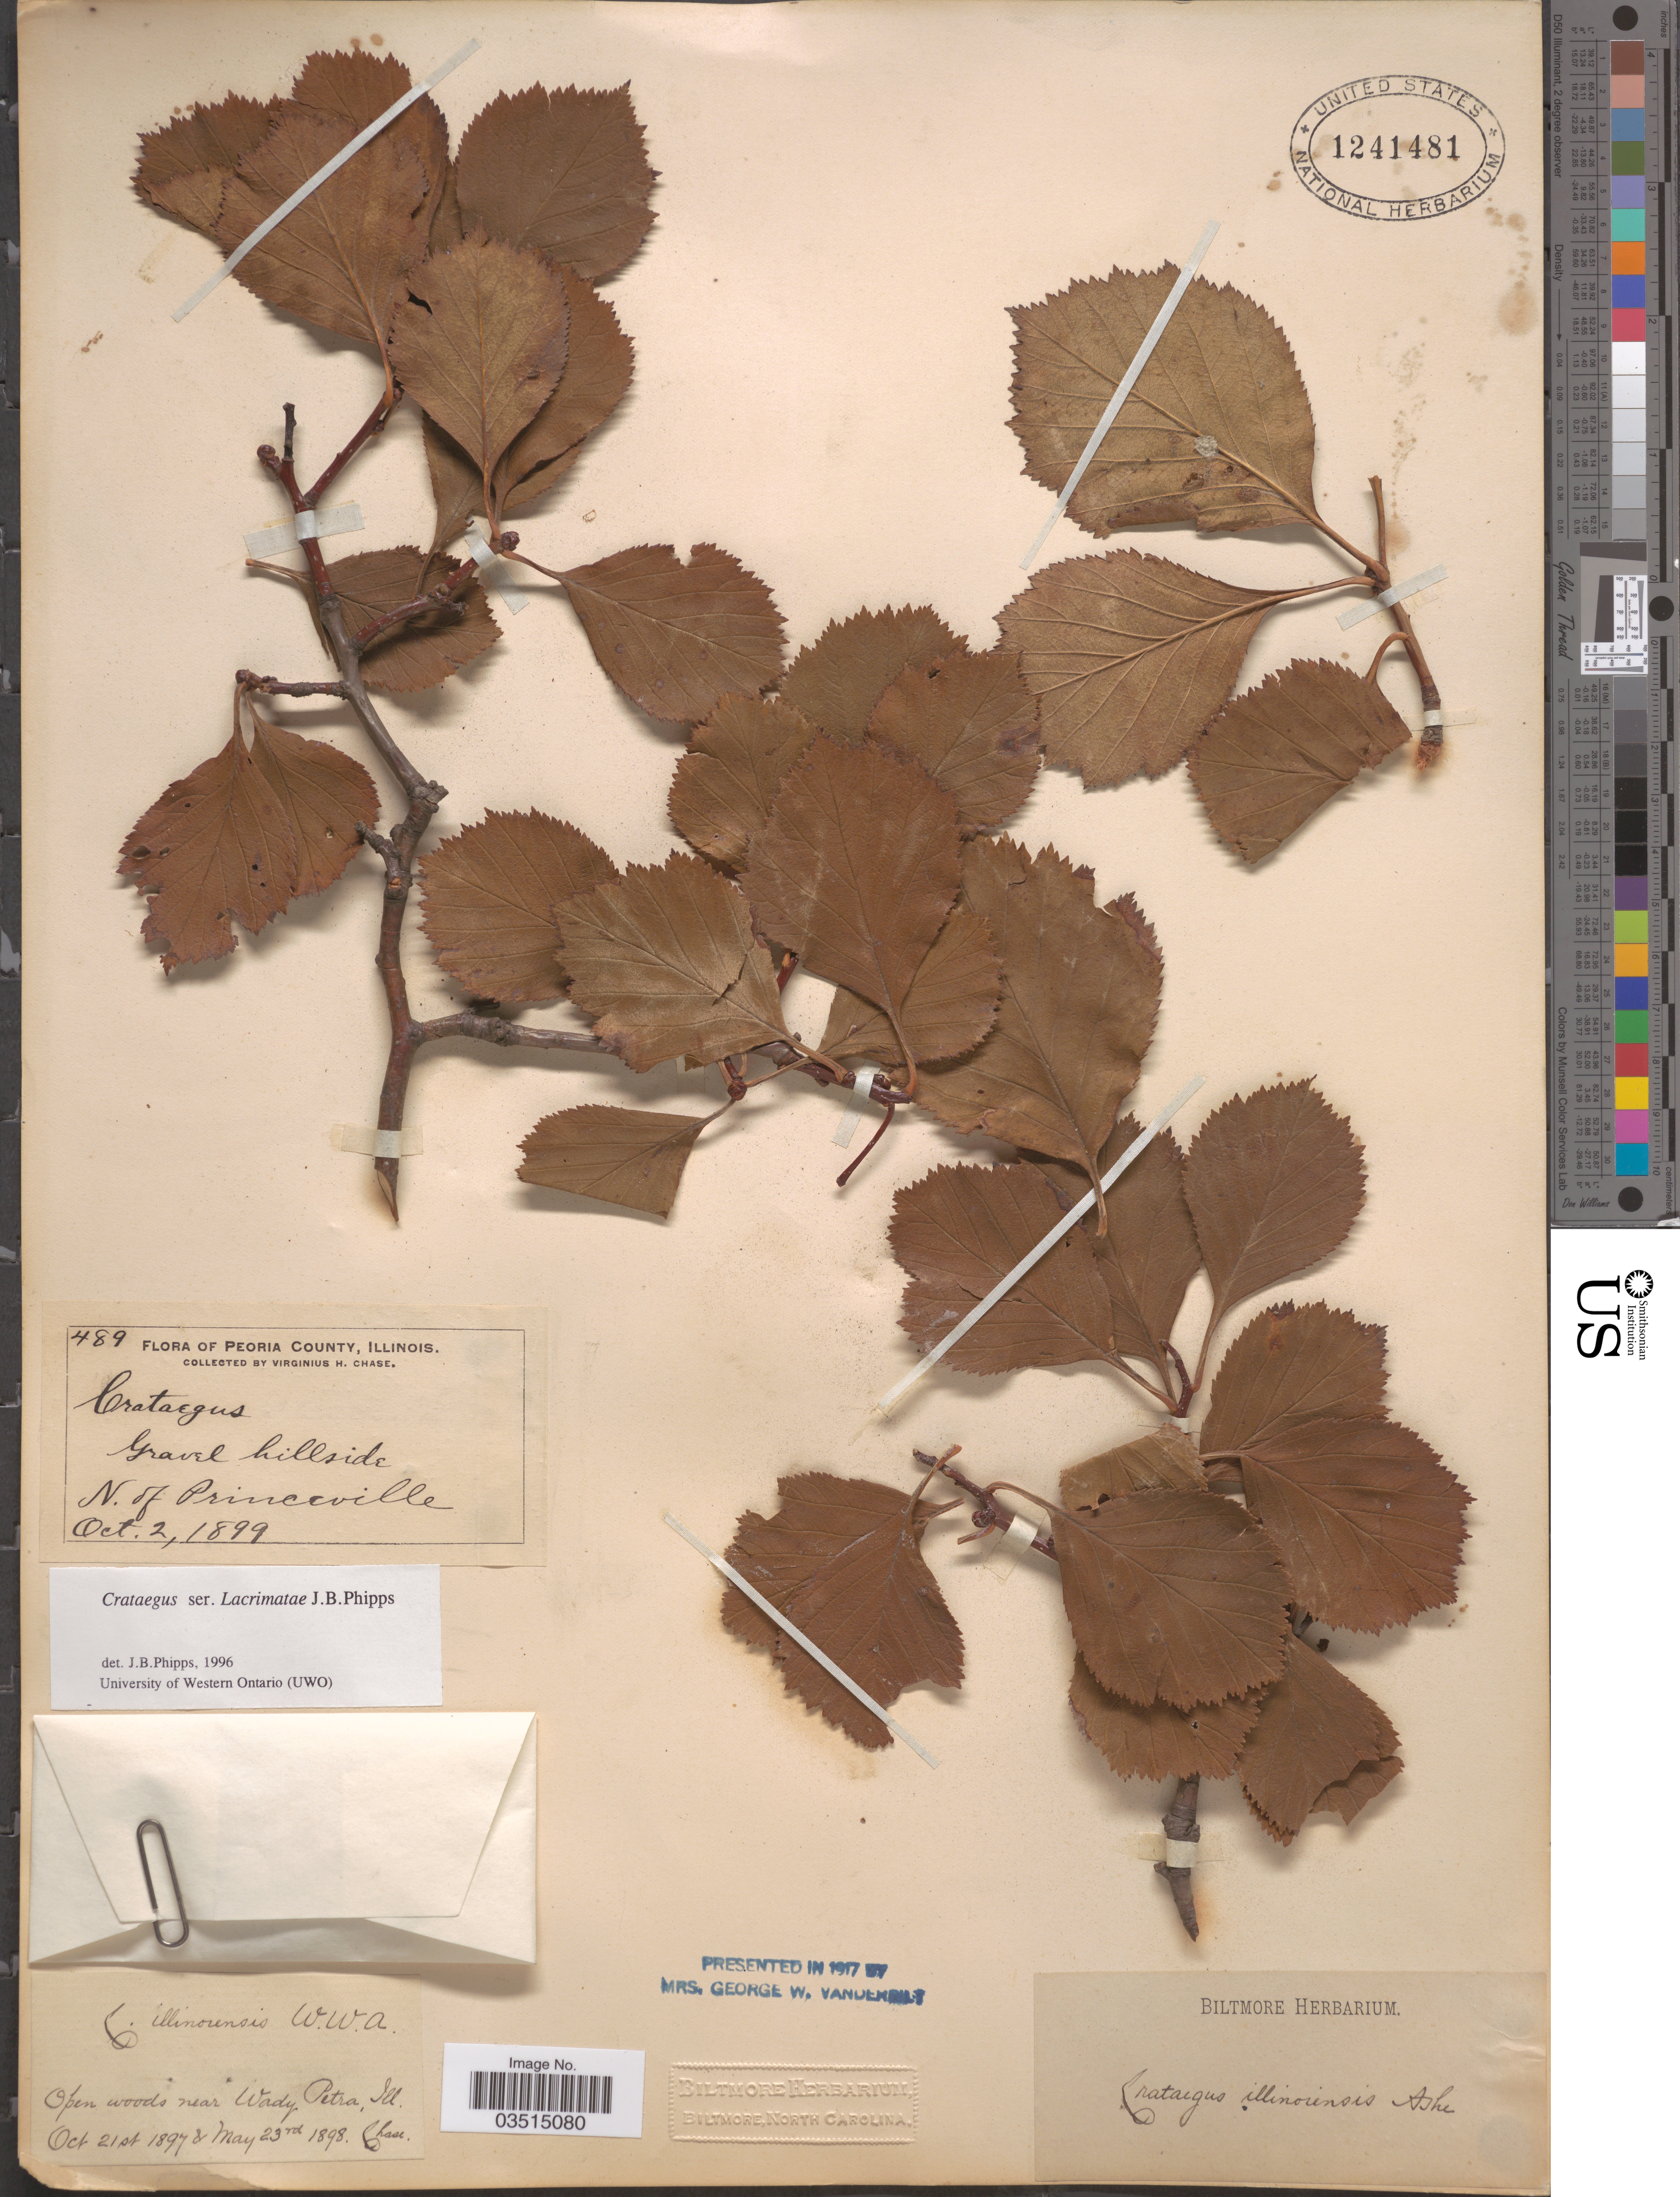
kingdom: Plantae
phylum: Tracheophyta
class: Magnoliopsida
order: Rosales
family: Rosaceae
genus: Crataegus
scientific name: Crataegus illinoiensis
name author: Ashe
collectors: V. H. Chase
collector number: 489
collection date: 1897-10-21/1899-10-02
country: United States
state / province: Illinois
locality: Peoria County. N. of Princeville. Open woods near Wady Petra.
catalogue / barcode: US 1241481